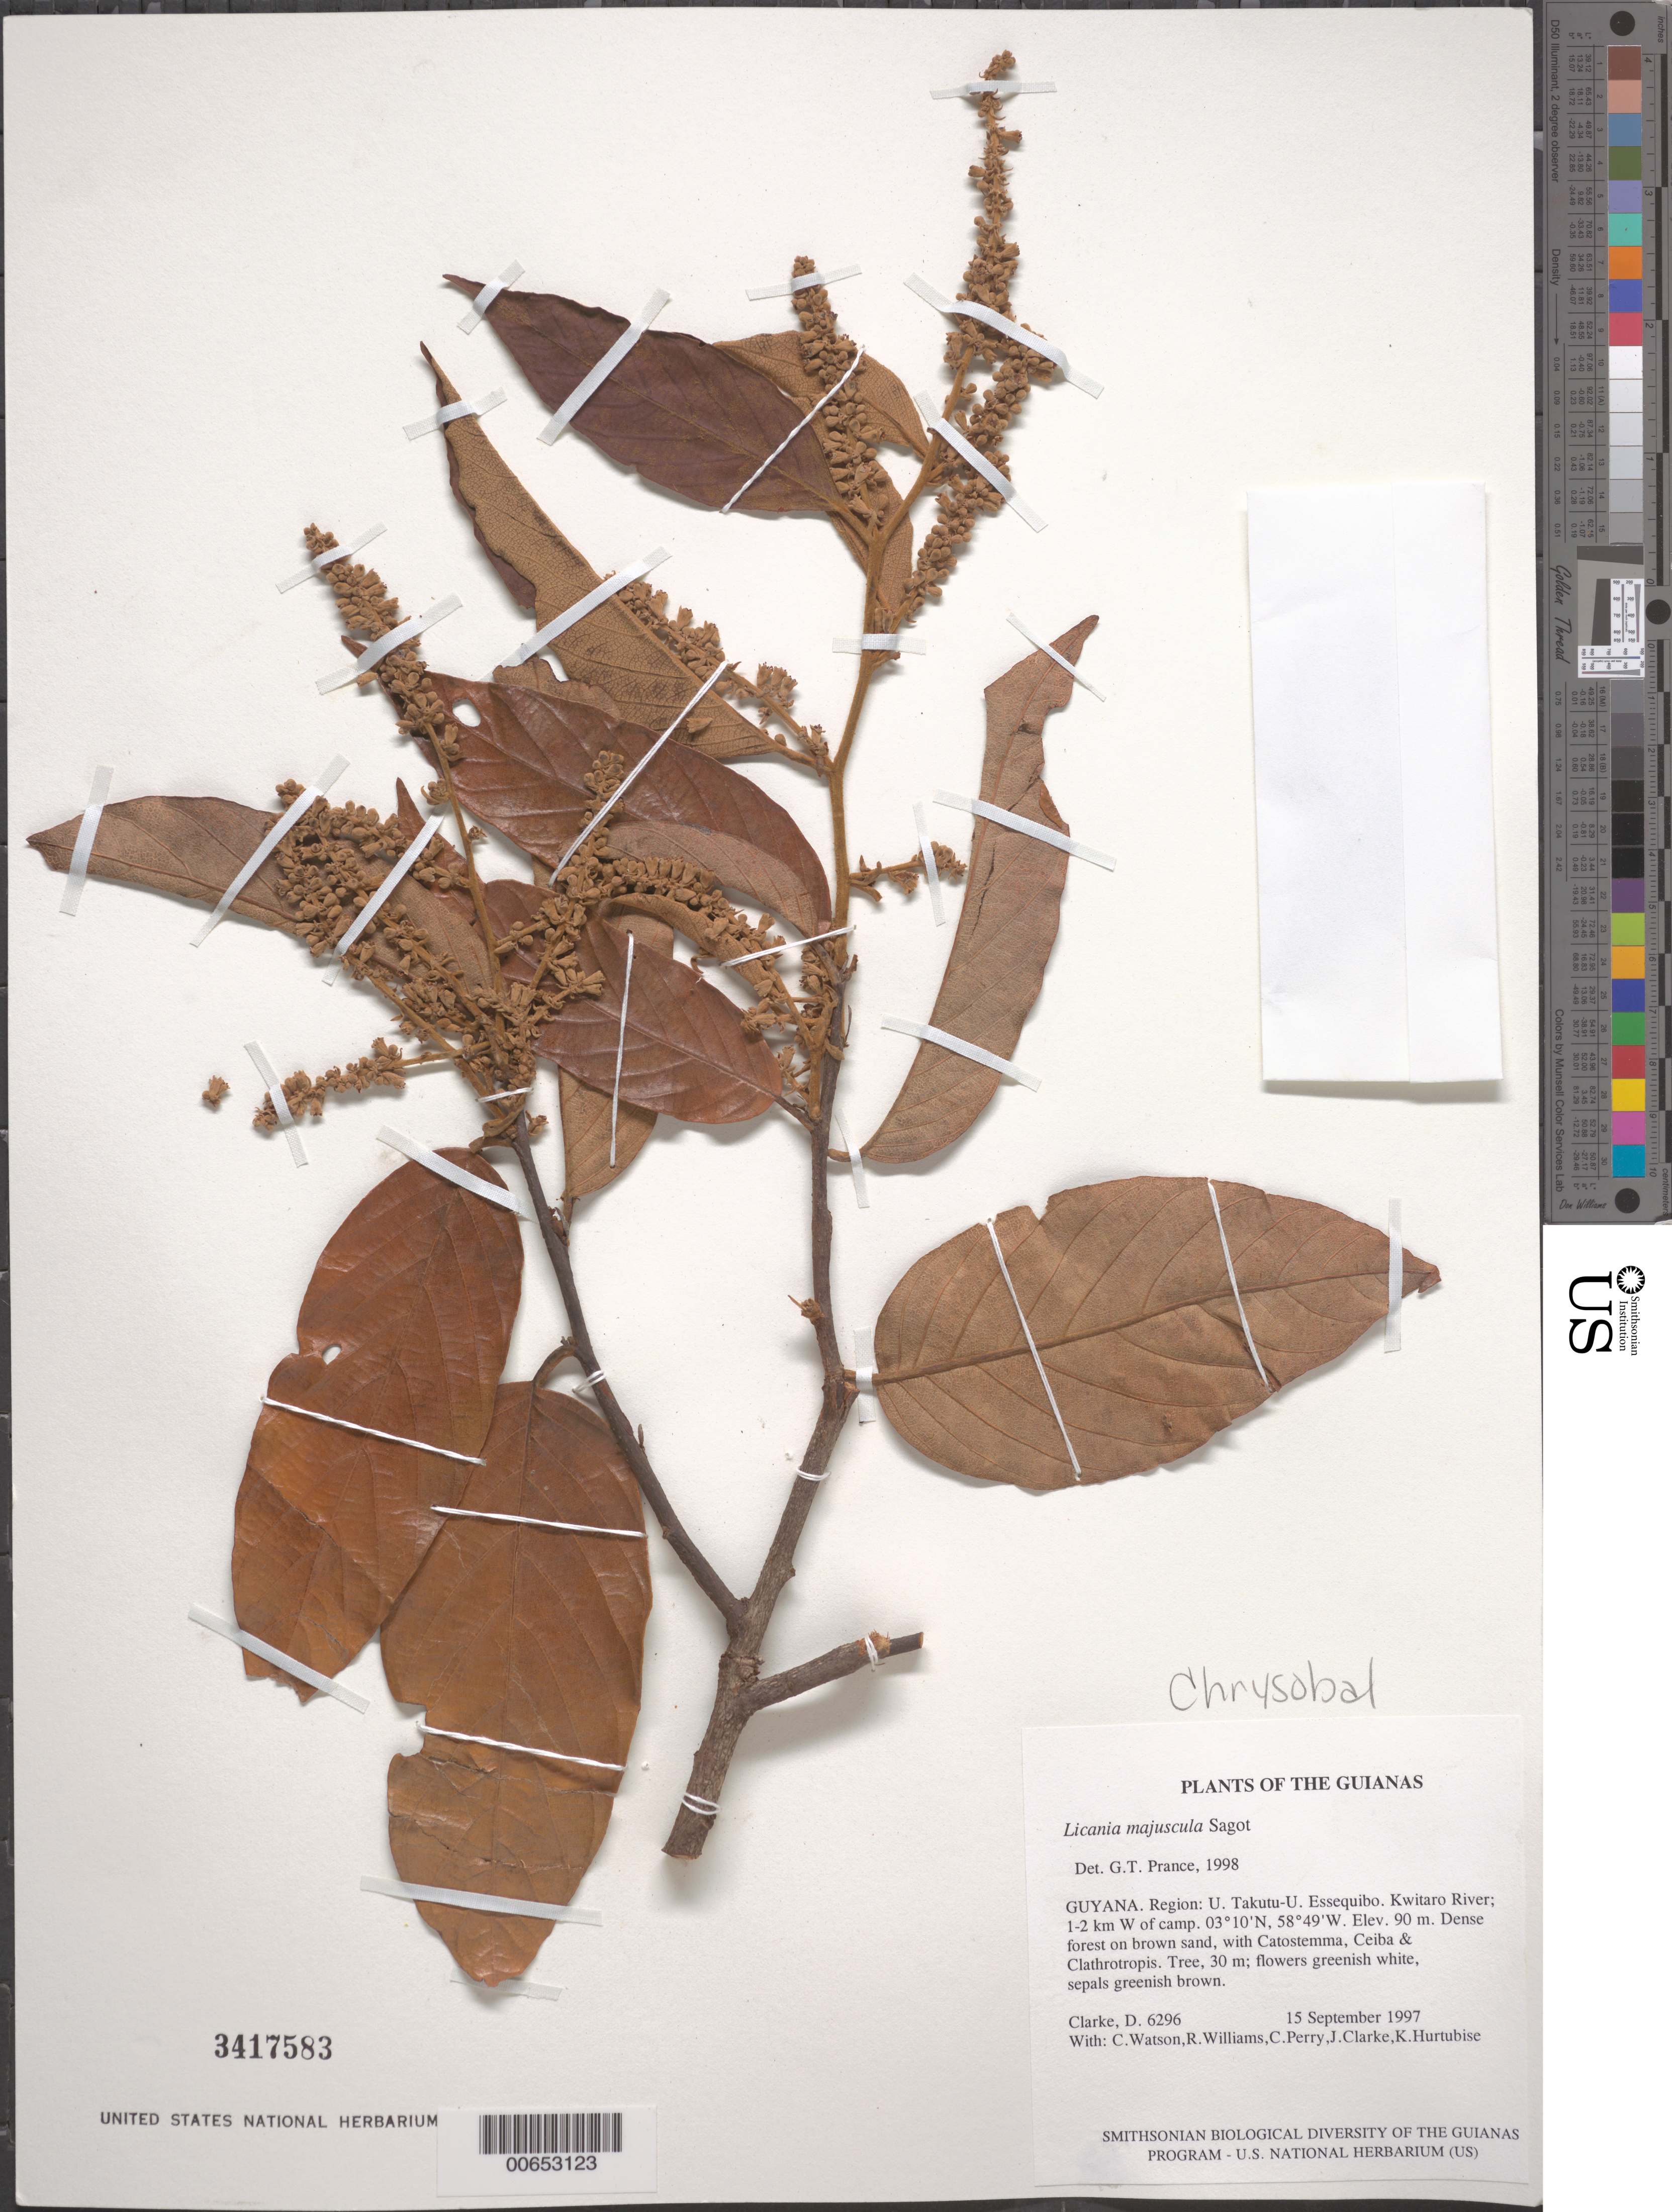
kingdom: Plantae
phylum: Tracheophyta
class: Magnoliopsida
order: Malpighiales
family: Chrysobalanaceae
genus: Licania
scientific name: Licania majuscula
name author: Sagot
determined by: Prance, G. T.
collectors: H. D. Clarke, C. Watson, R. Williams, C. Perry, J. Clarke & K. Hurtubise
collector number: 6296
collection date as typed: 15 September 1997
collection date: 1997-09-15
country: Guyana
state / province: U. Takutu-U. Essequibo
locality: Kwitaro River; 1-2 km W of camp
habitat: Dense forest on brown sand, with Catostemma, Ceiba & Clathrotropis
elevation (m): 90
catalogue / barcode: US 3417583